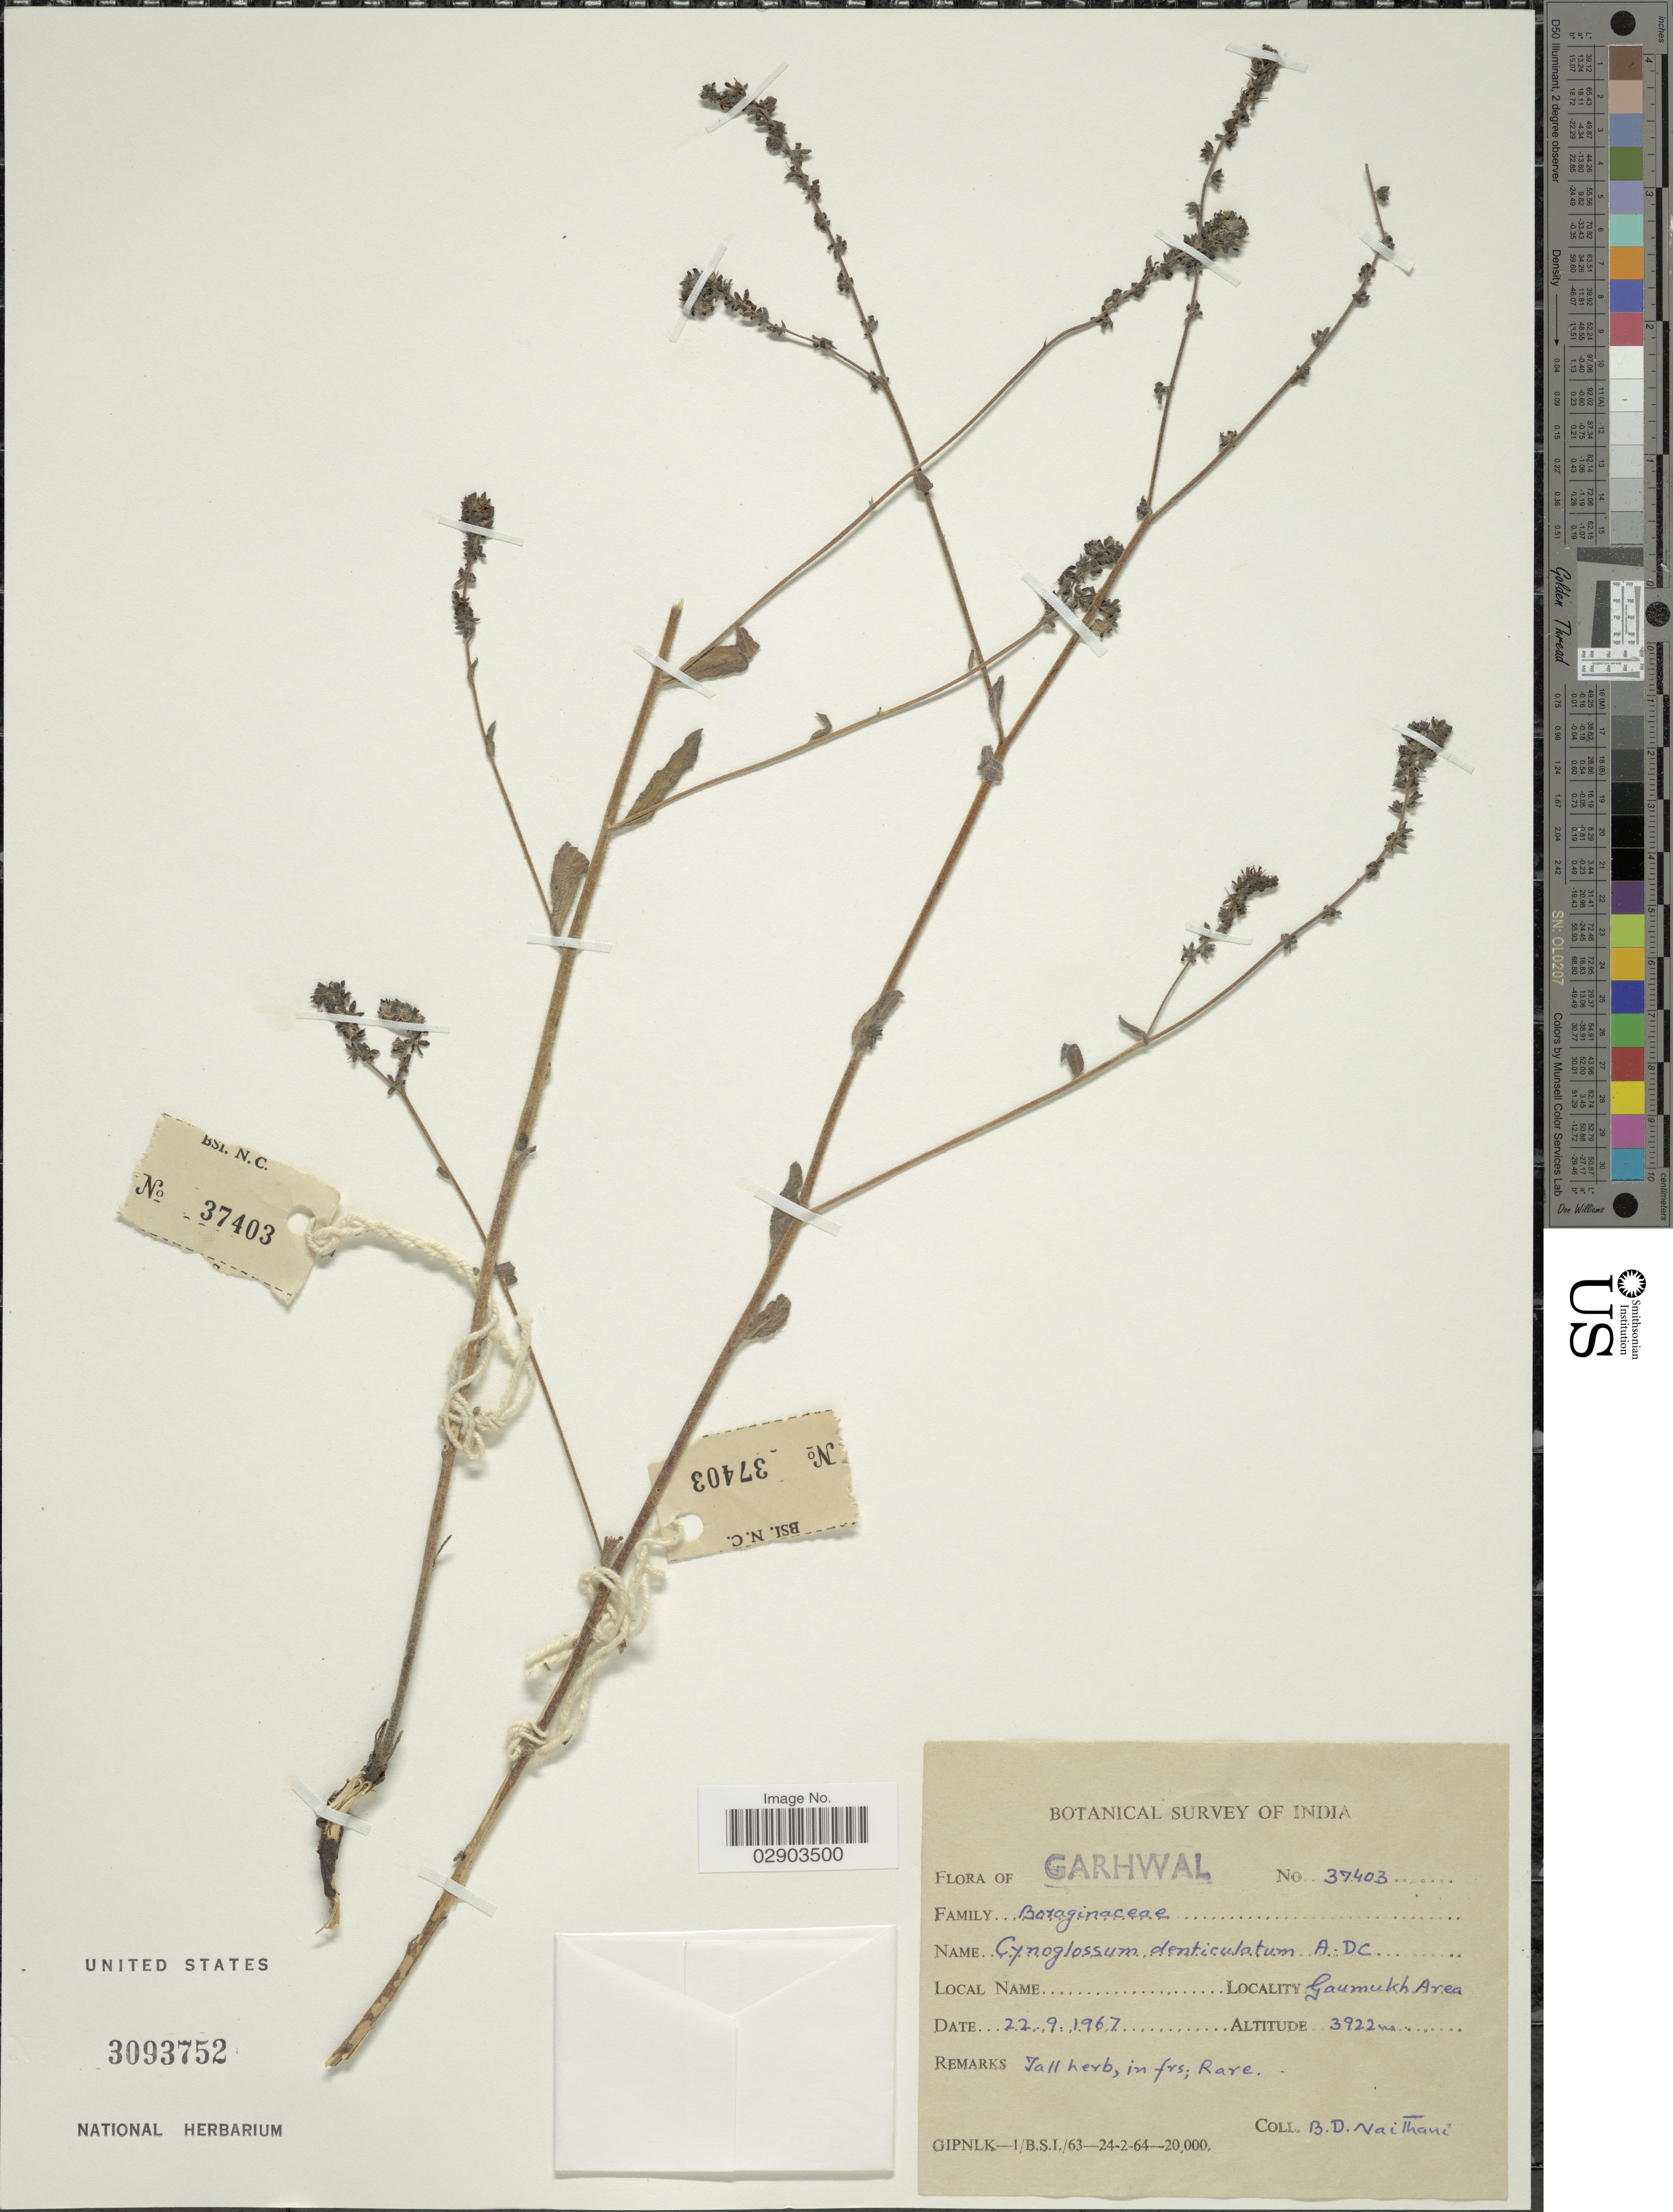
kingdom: Plantae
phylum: Tracheophyta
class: Magnoliopsida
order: Boraginales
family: Boraginaceae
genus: Cynoglossum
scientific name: Cynoglossum denticulatum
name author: A. DC.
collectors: B. Naithani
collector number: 37403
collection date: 1967-09-22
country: India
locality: Garhwal. Gaumukh Area.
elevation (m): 3922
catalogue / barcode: US 3093752